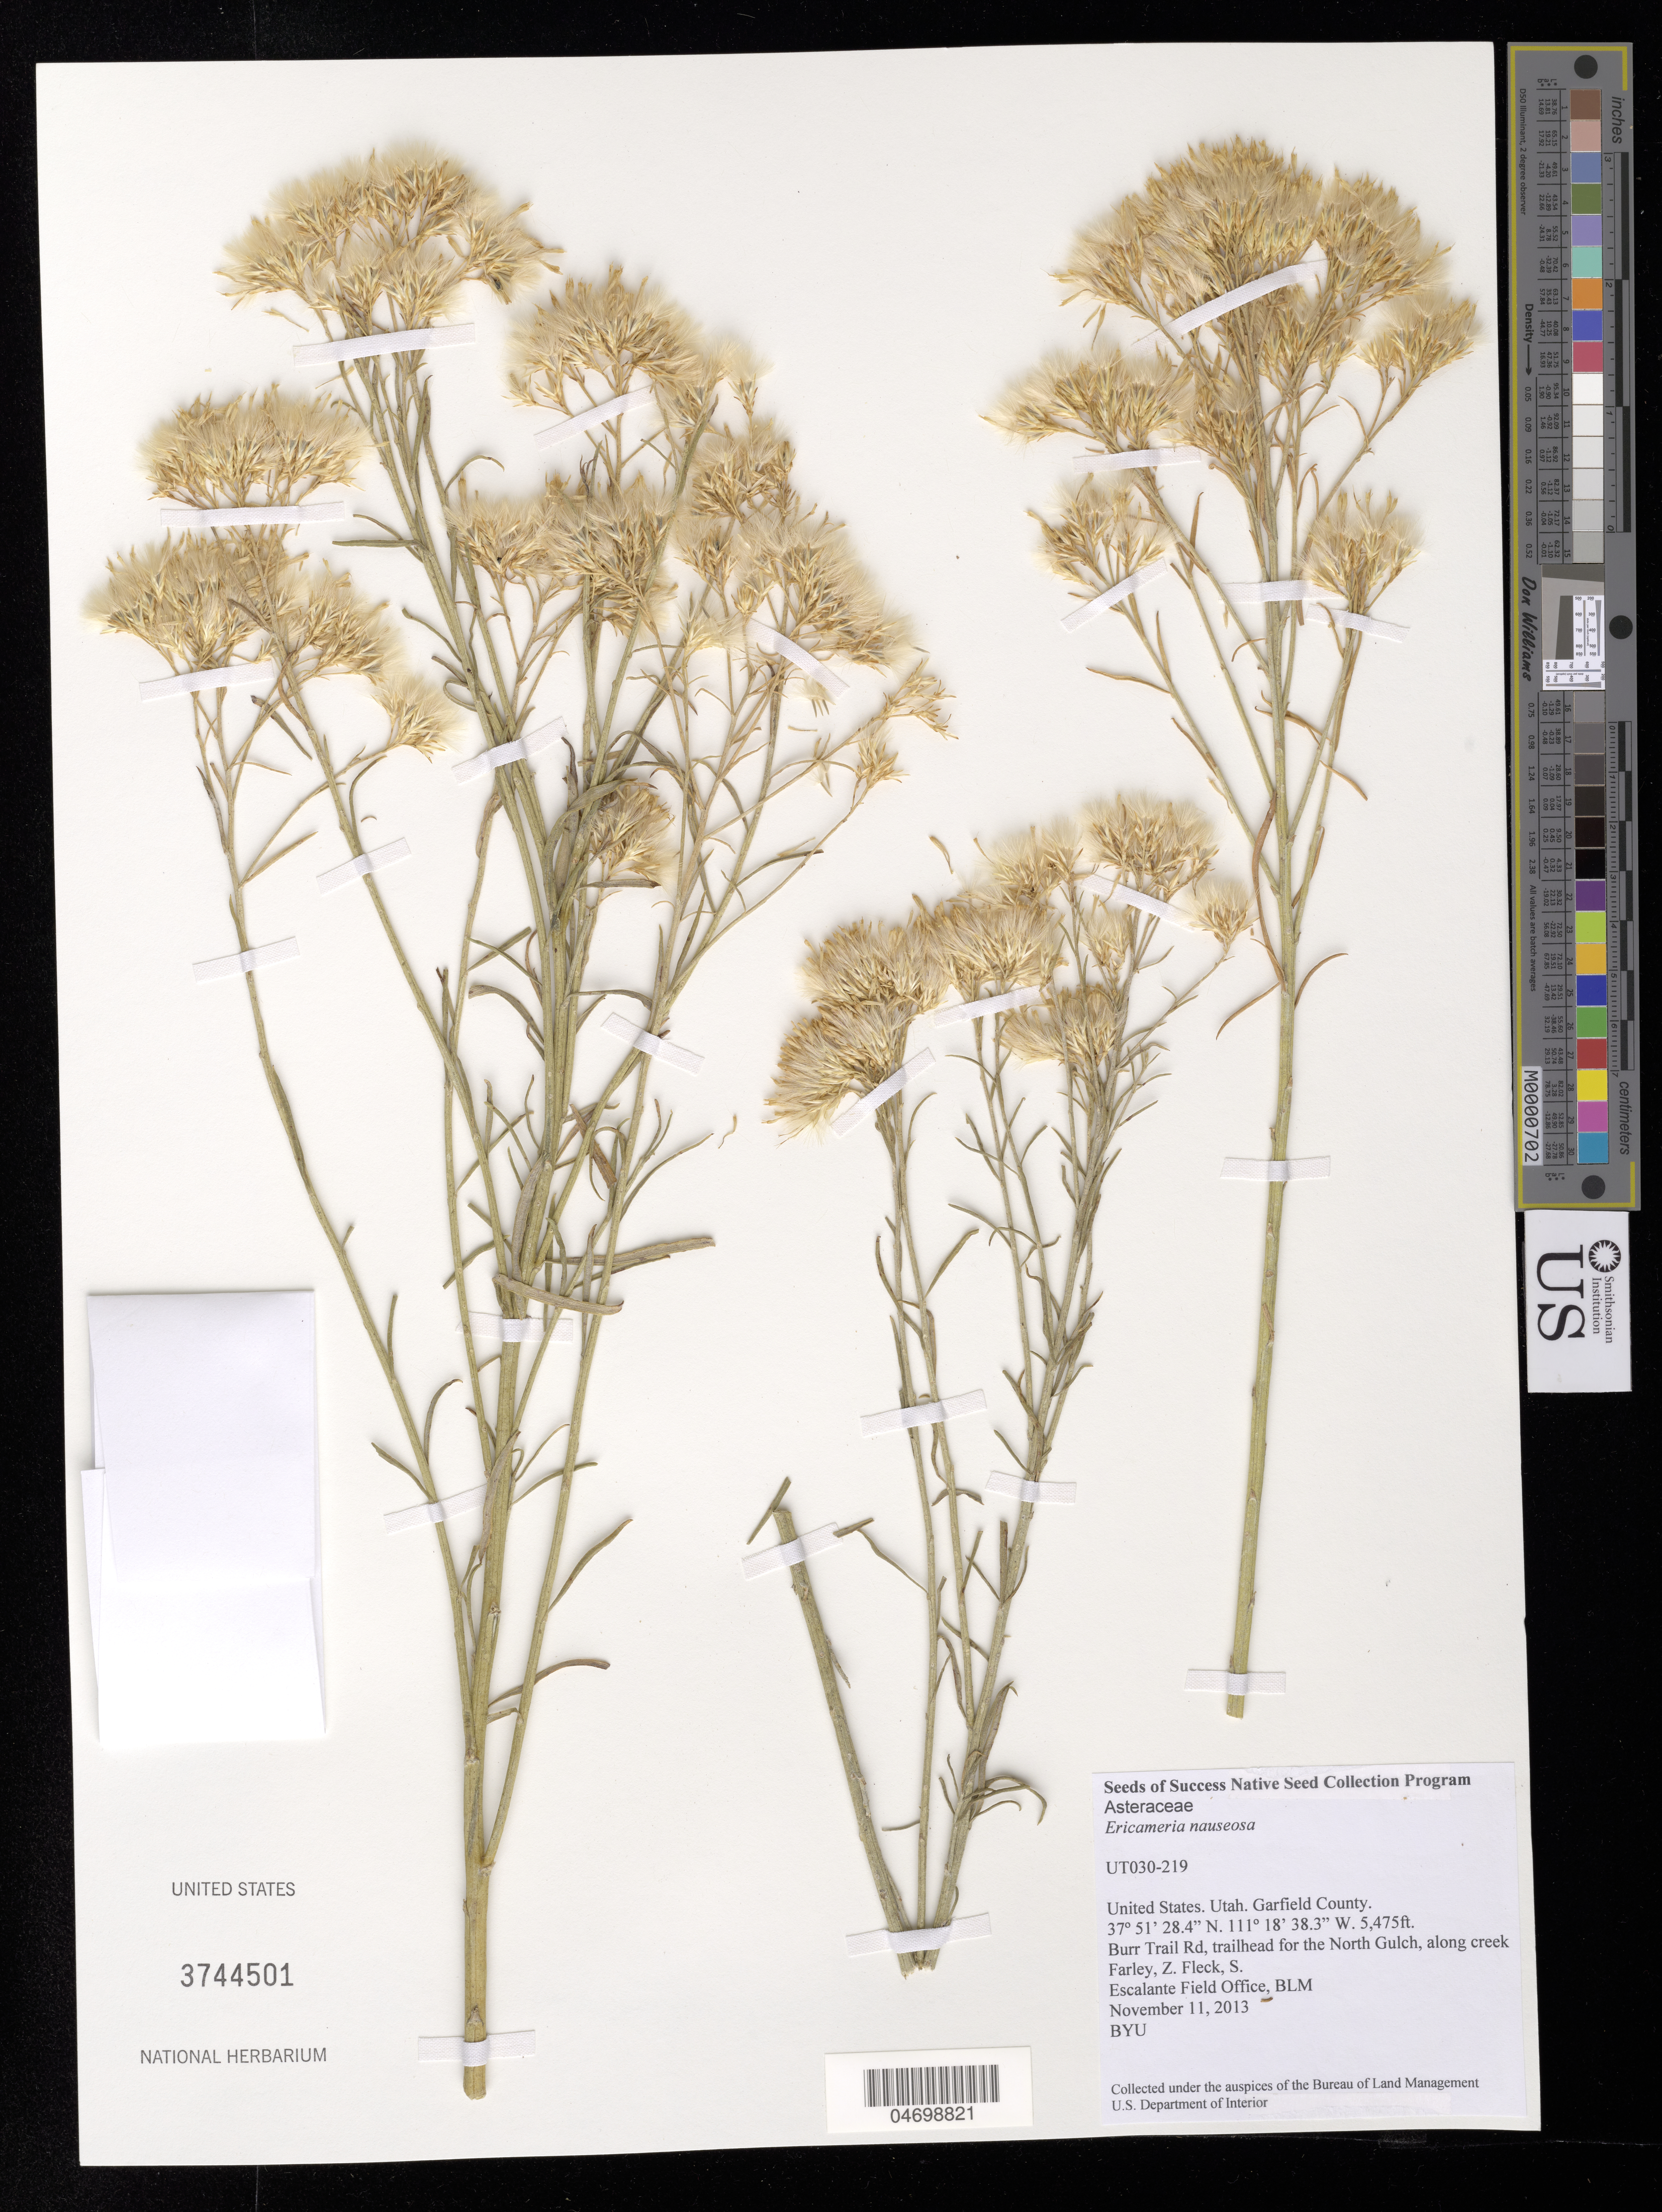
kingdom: Plantae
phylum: Tracheophyta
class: Magnoliopsida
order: Asterales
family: Asteraceae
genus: Ericameria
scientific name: Ericameria nauseosa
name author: (Pall. ex Pursh) G.L. Nesom & G.I. Baird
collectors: Z. Farley & S. Fleck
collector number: UT030-219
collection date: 2013-11-11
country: United States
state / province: Utah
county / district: Garfield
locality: Burr Trail Rd, trailhead for the North Gulch, along creek.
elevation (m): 1669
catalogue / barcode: US 3744501